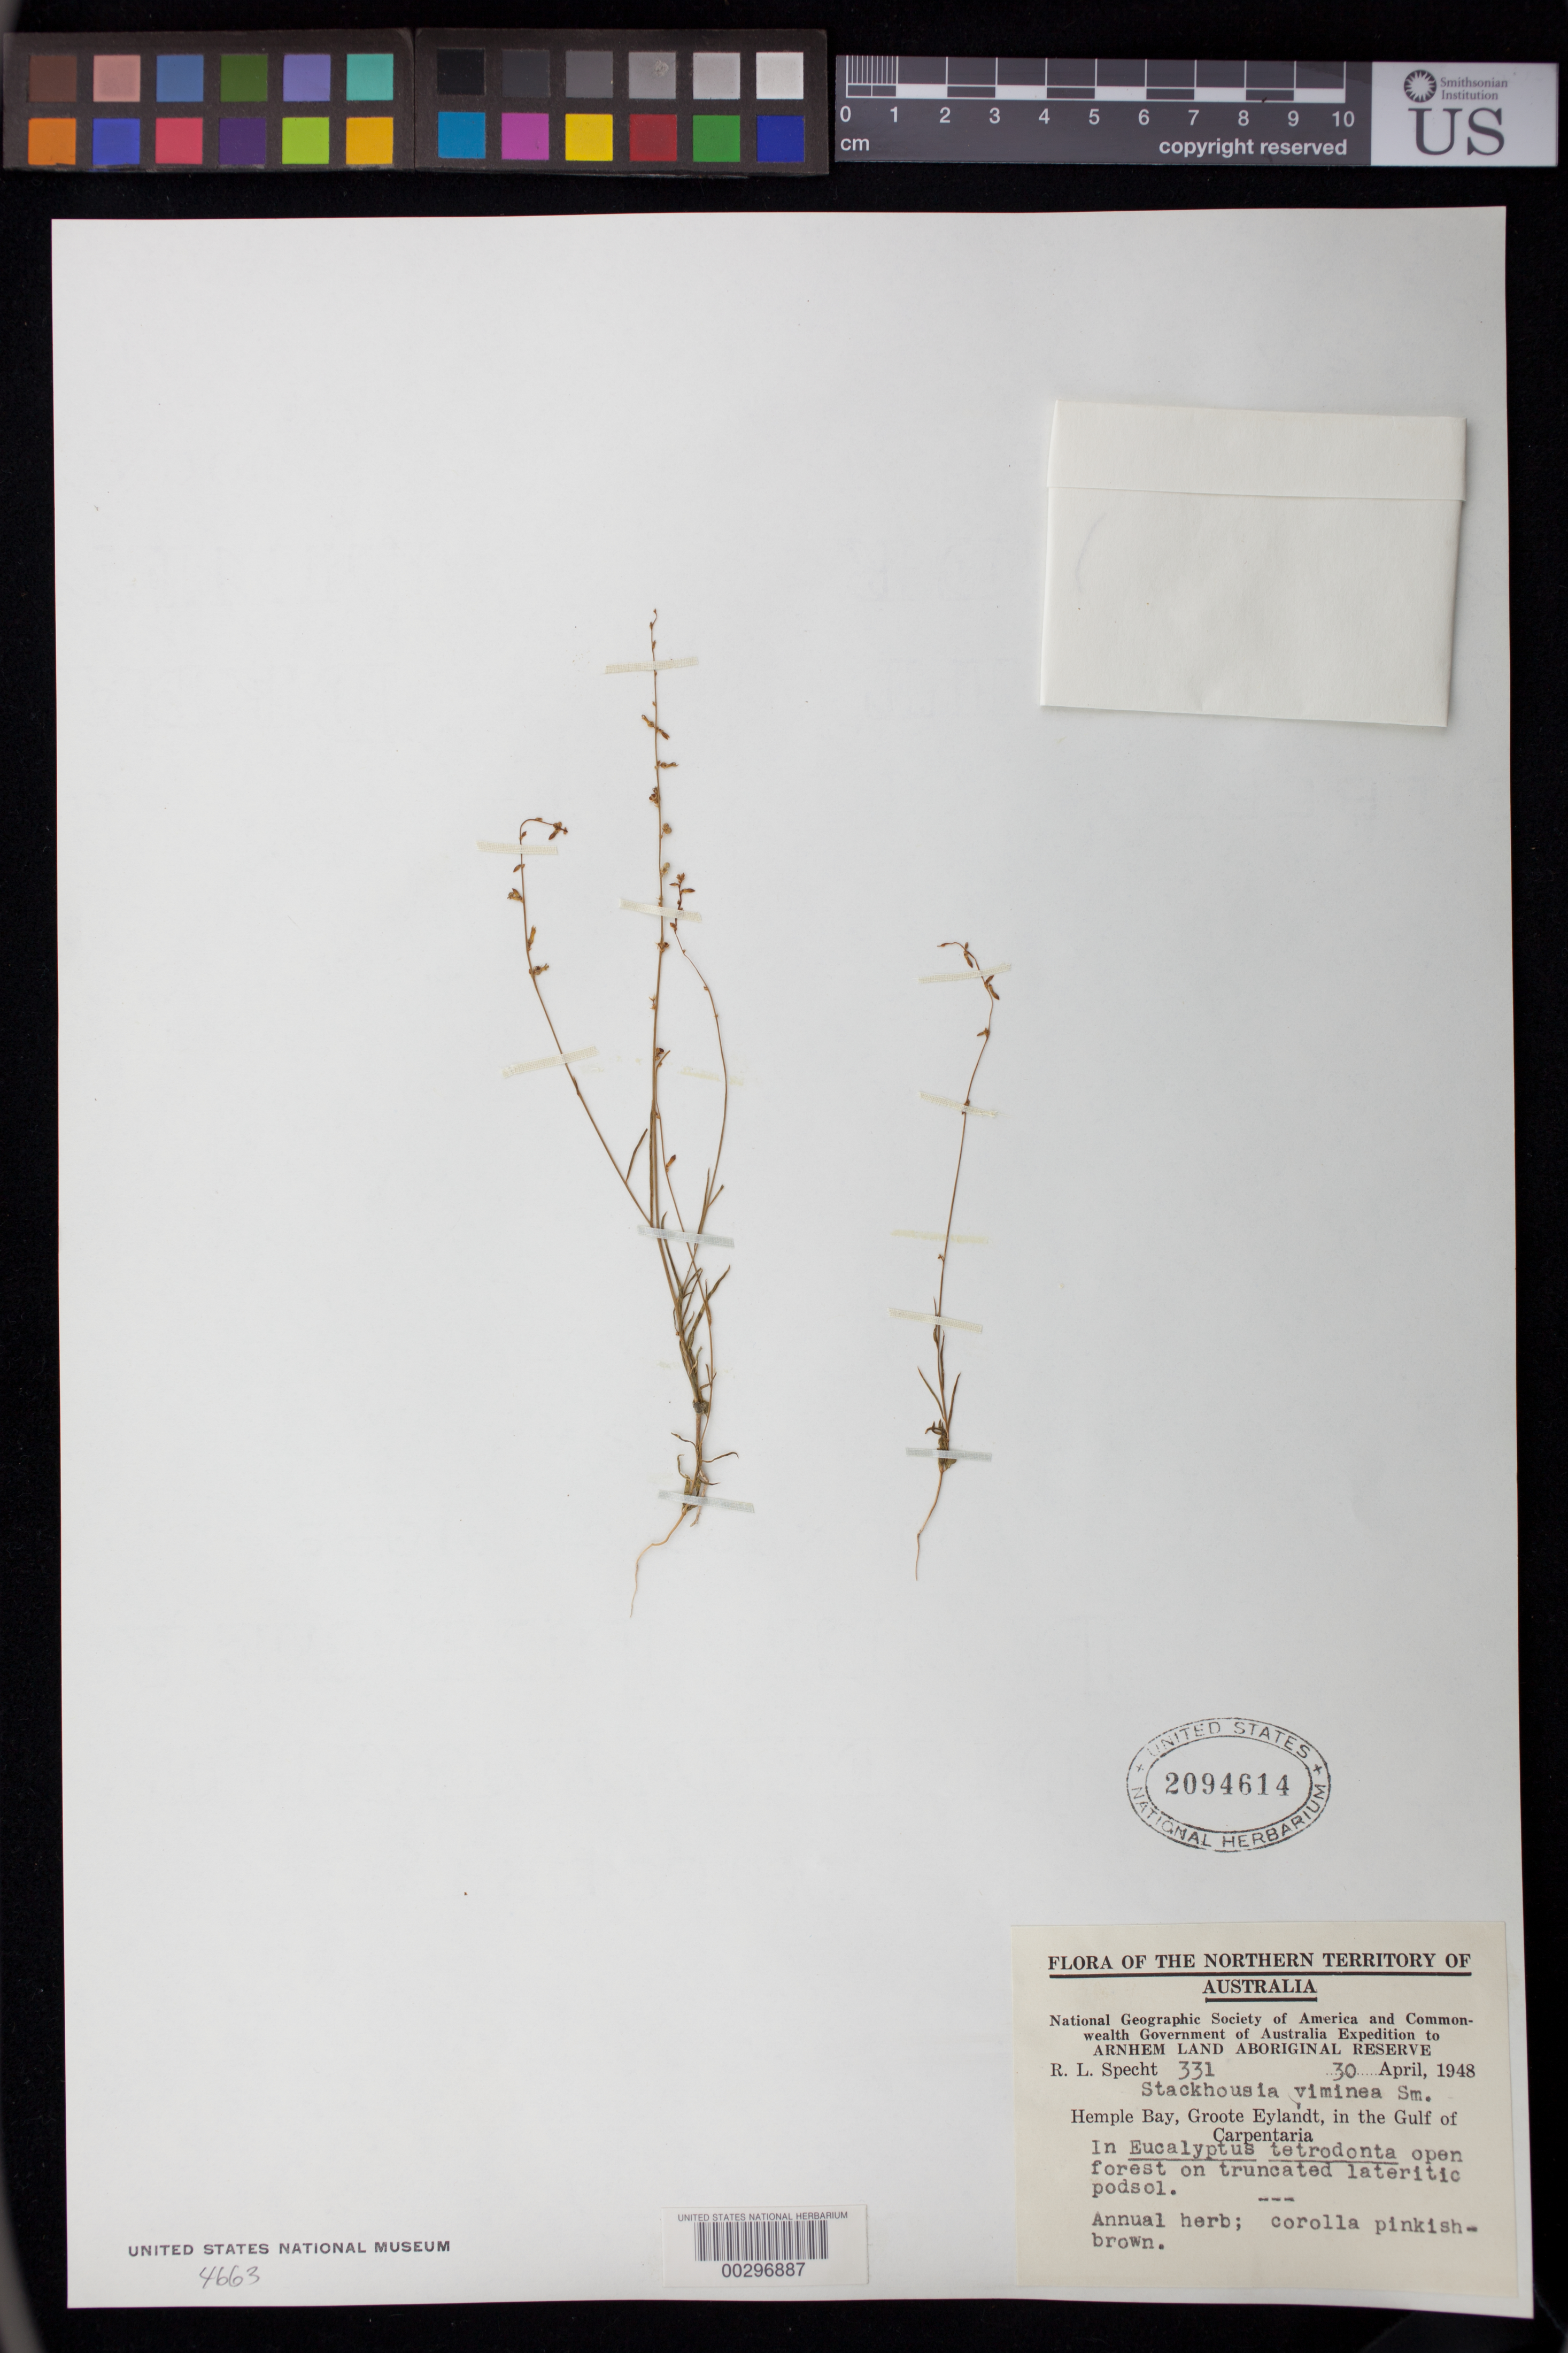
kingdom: Plantae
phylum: Tracheophyta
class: Magnoliopsida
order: Celastrales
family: Celastraceae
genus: Stackhousia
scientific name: Stackhousia viminea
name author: Small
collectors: R. L. Specht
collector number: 331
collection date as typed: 30 Apr 1948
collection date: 1948-04-30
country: Australia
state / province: Northern Territory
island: Groote Eylandt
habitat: In Eucalyptus tetrodonta open forest on truncated latertitc podsol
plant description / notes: Annual herb; corolla pinkish-brown.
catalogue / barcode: US 2094614